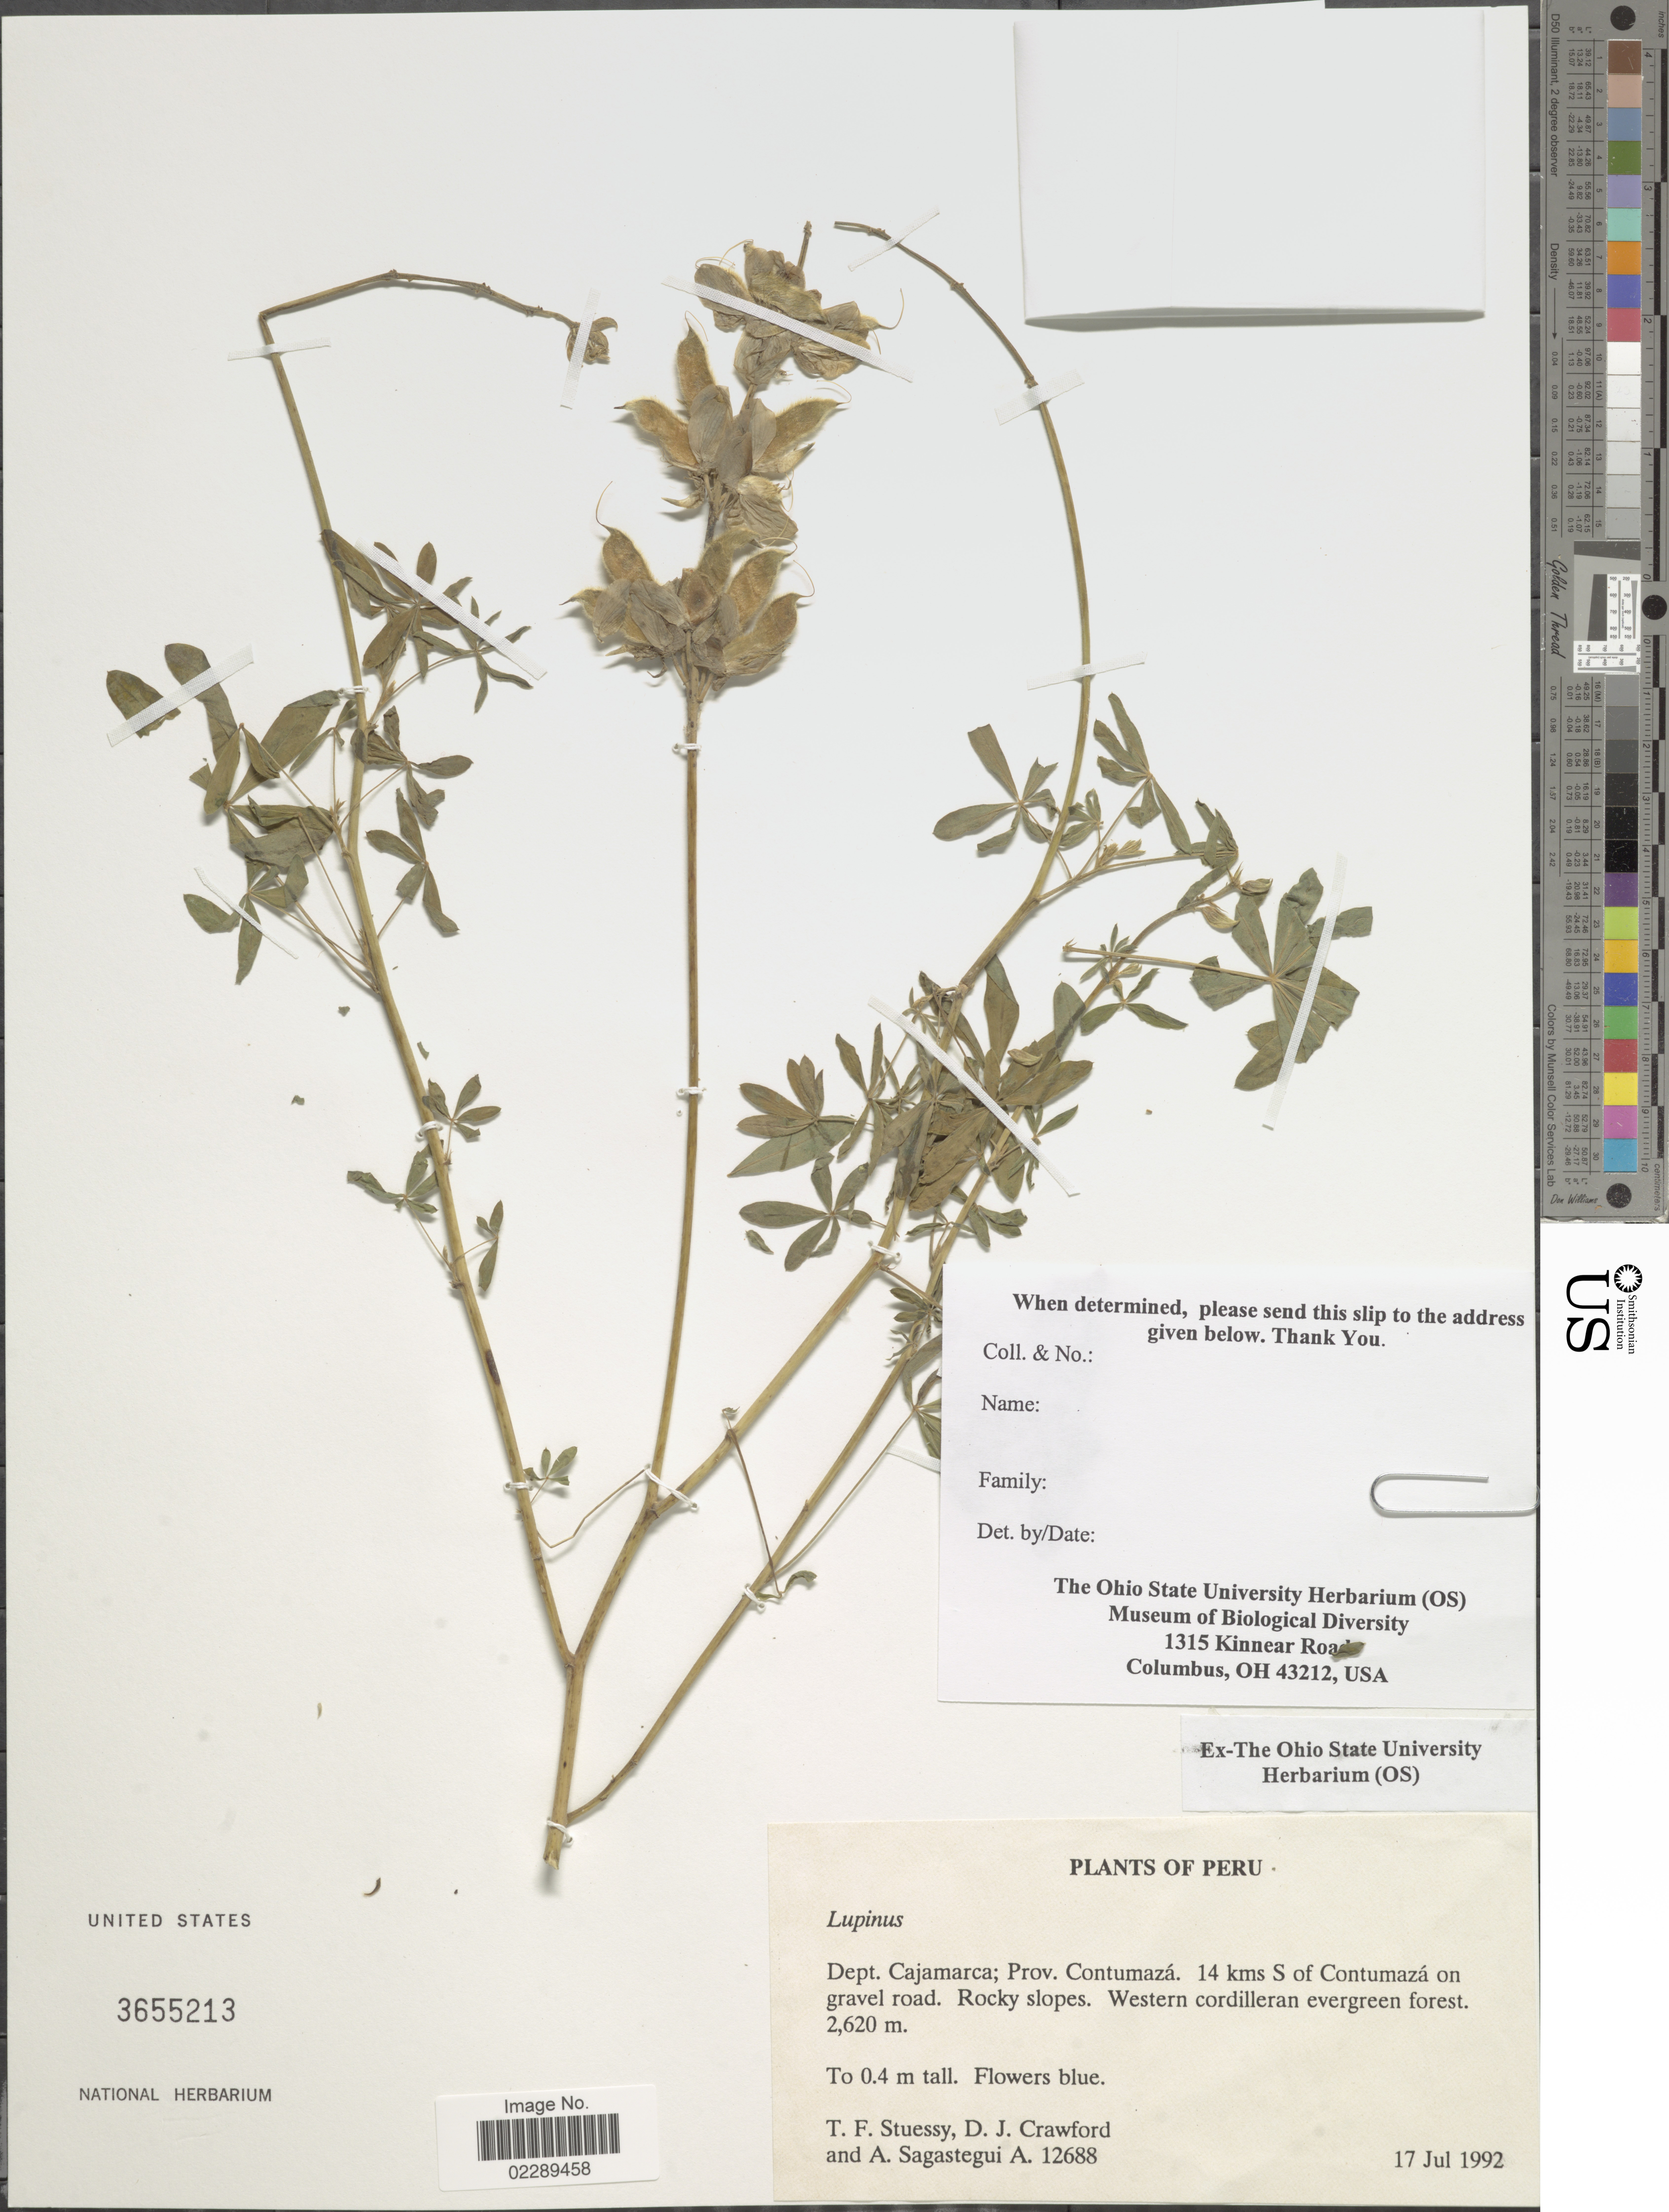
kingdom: Plantae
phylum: Tracheophyta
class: Magnoliopsida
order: Fabales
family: Fabaceae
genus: Lupinus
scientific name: Lupinus sp.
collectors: T. Stuessy, D. Crawford & A. Sagástegui A.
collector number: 12688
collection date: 1992-07-17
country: Peru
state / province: Cajamarca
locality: Dept. Cajamarca; Prov. Contumazá. 14 kms S of Contumazá on gravel road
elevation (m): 2620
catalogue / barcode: US 3655213